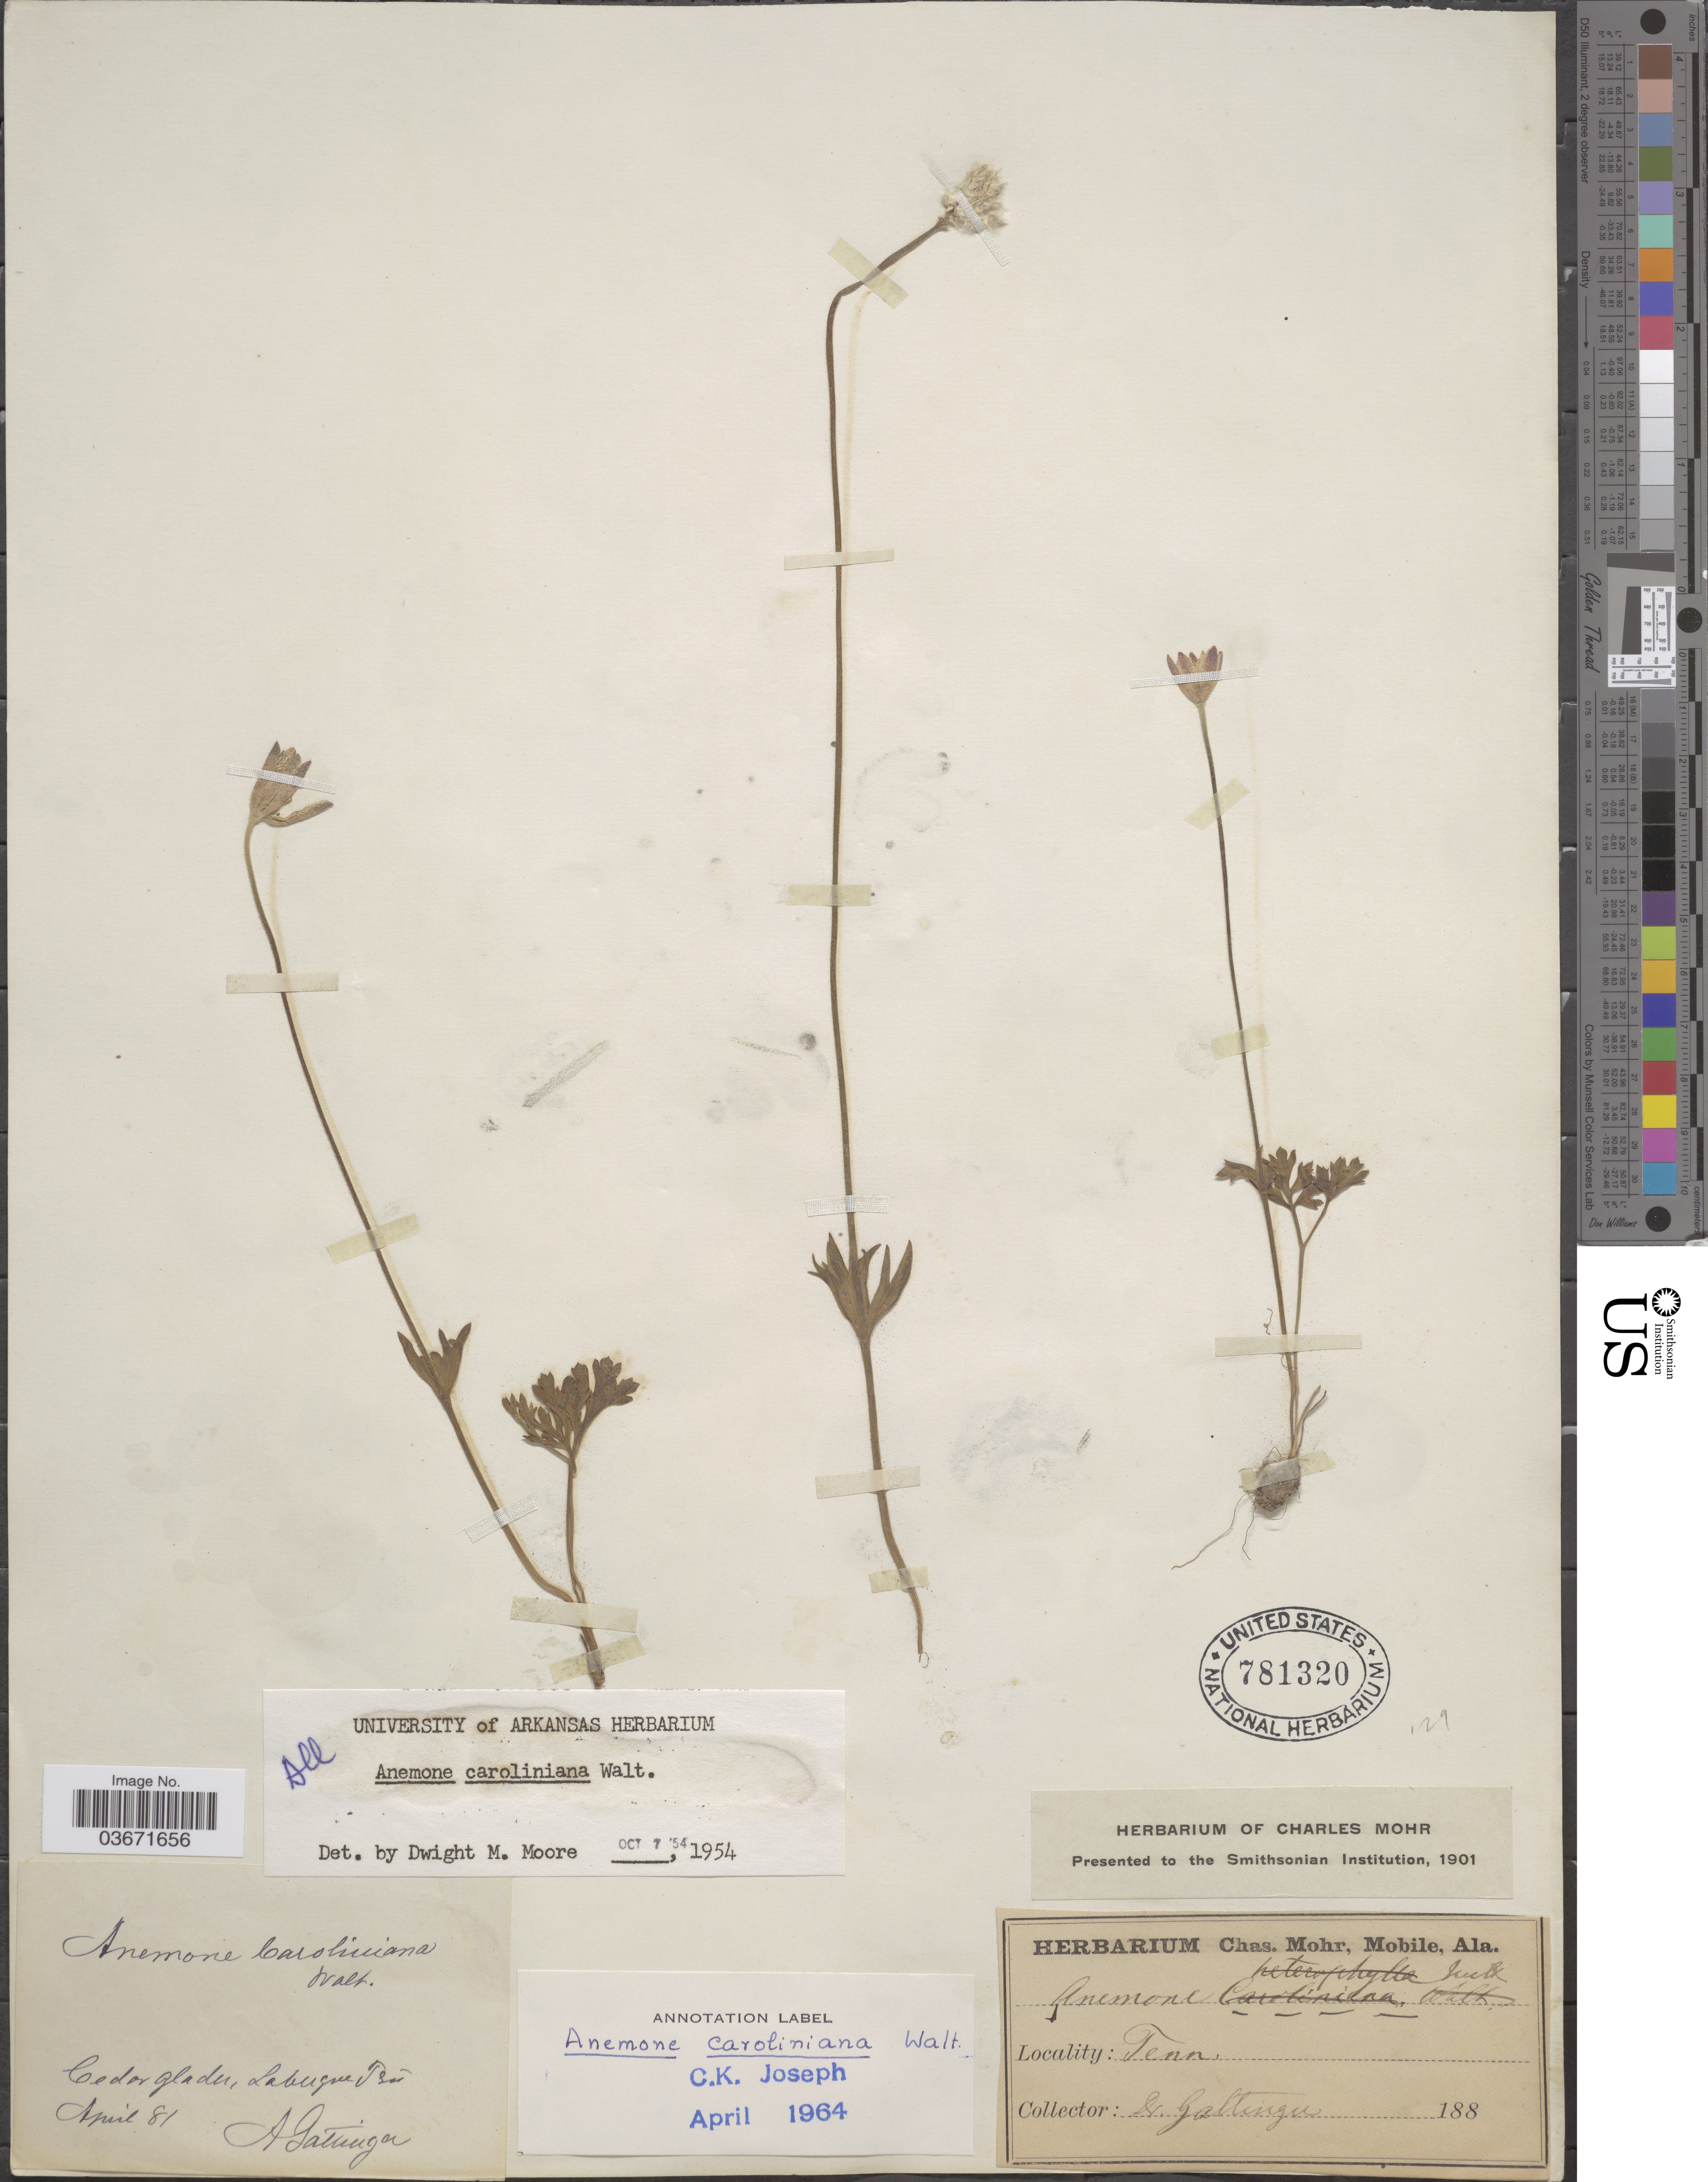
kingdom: Plantae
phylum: Tracheophyta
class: Magnoliopsida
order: Ranunculales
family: Ranunculaceae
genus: Anemone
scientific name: Anemone caroliniana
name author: Walter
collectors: A. Gattinger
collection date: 1881-04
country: United States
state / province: Tennessee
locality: Cedar Glades, Lavergne.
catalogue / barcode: US 781320